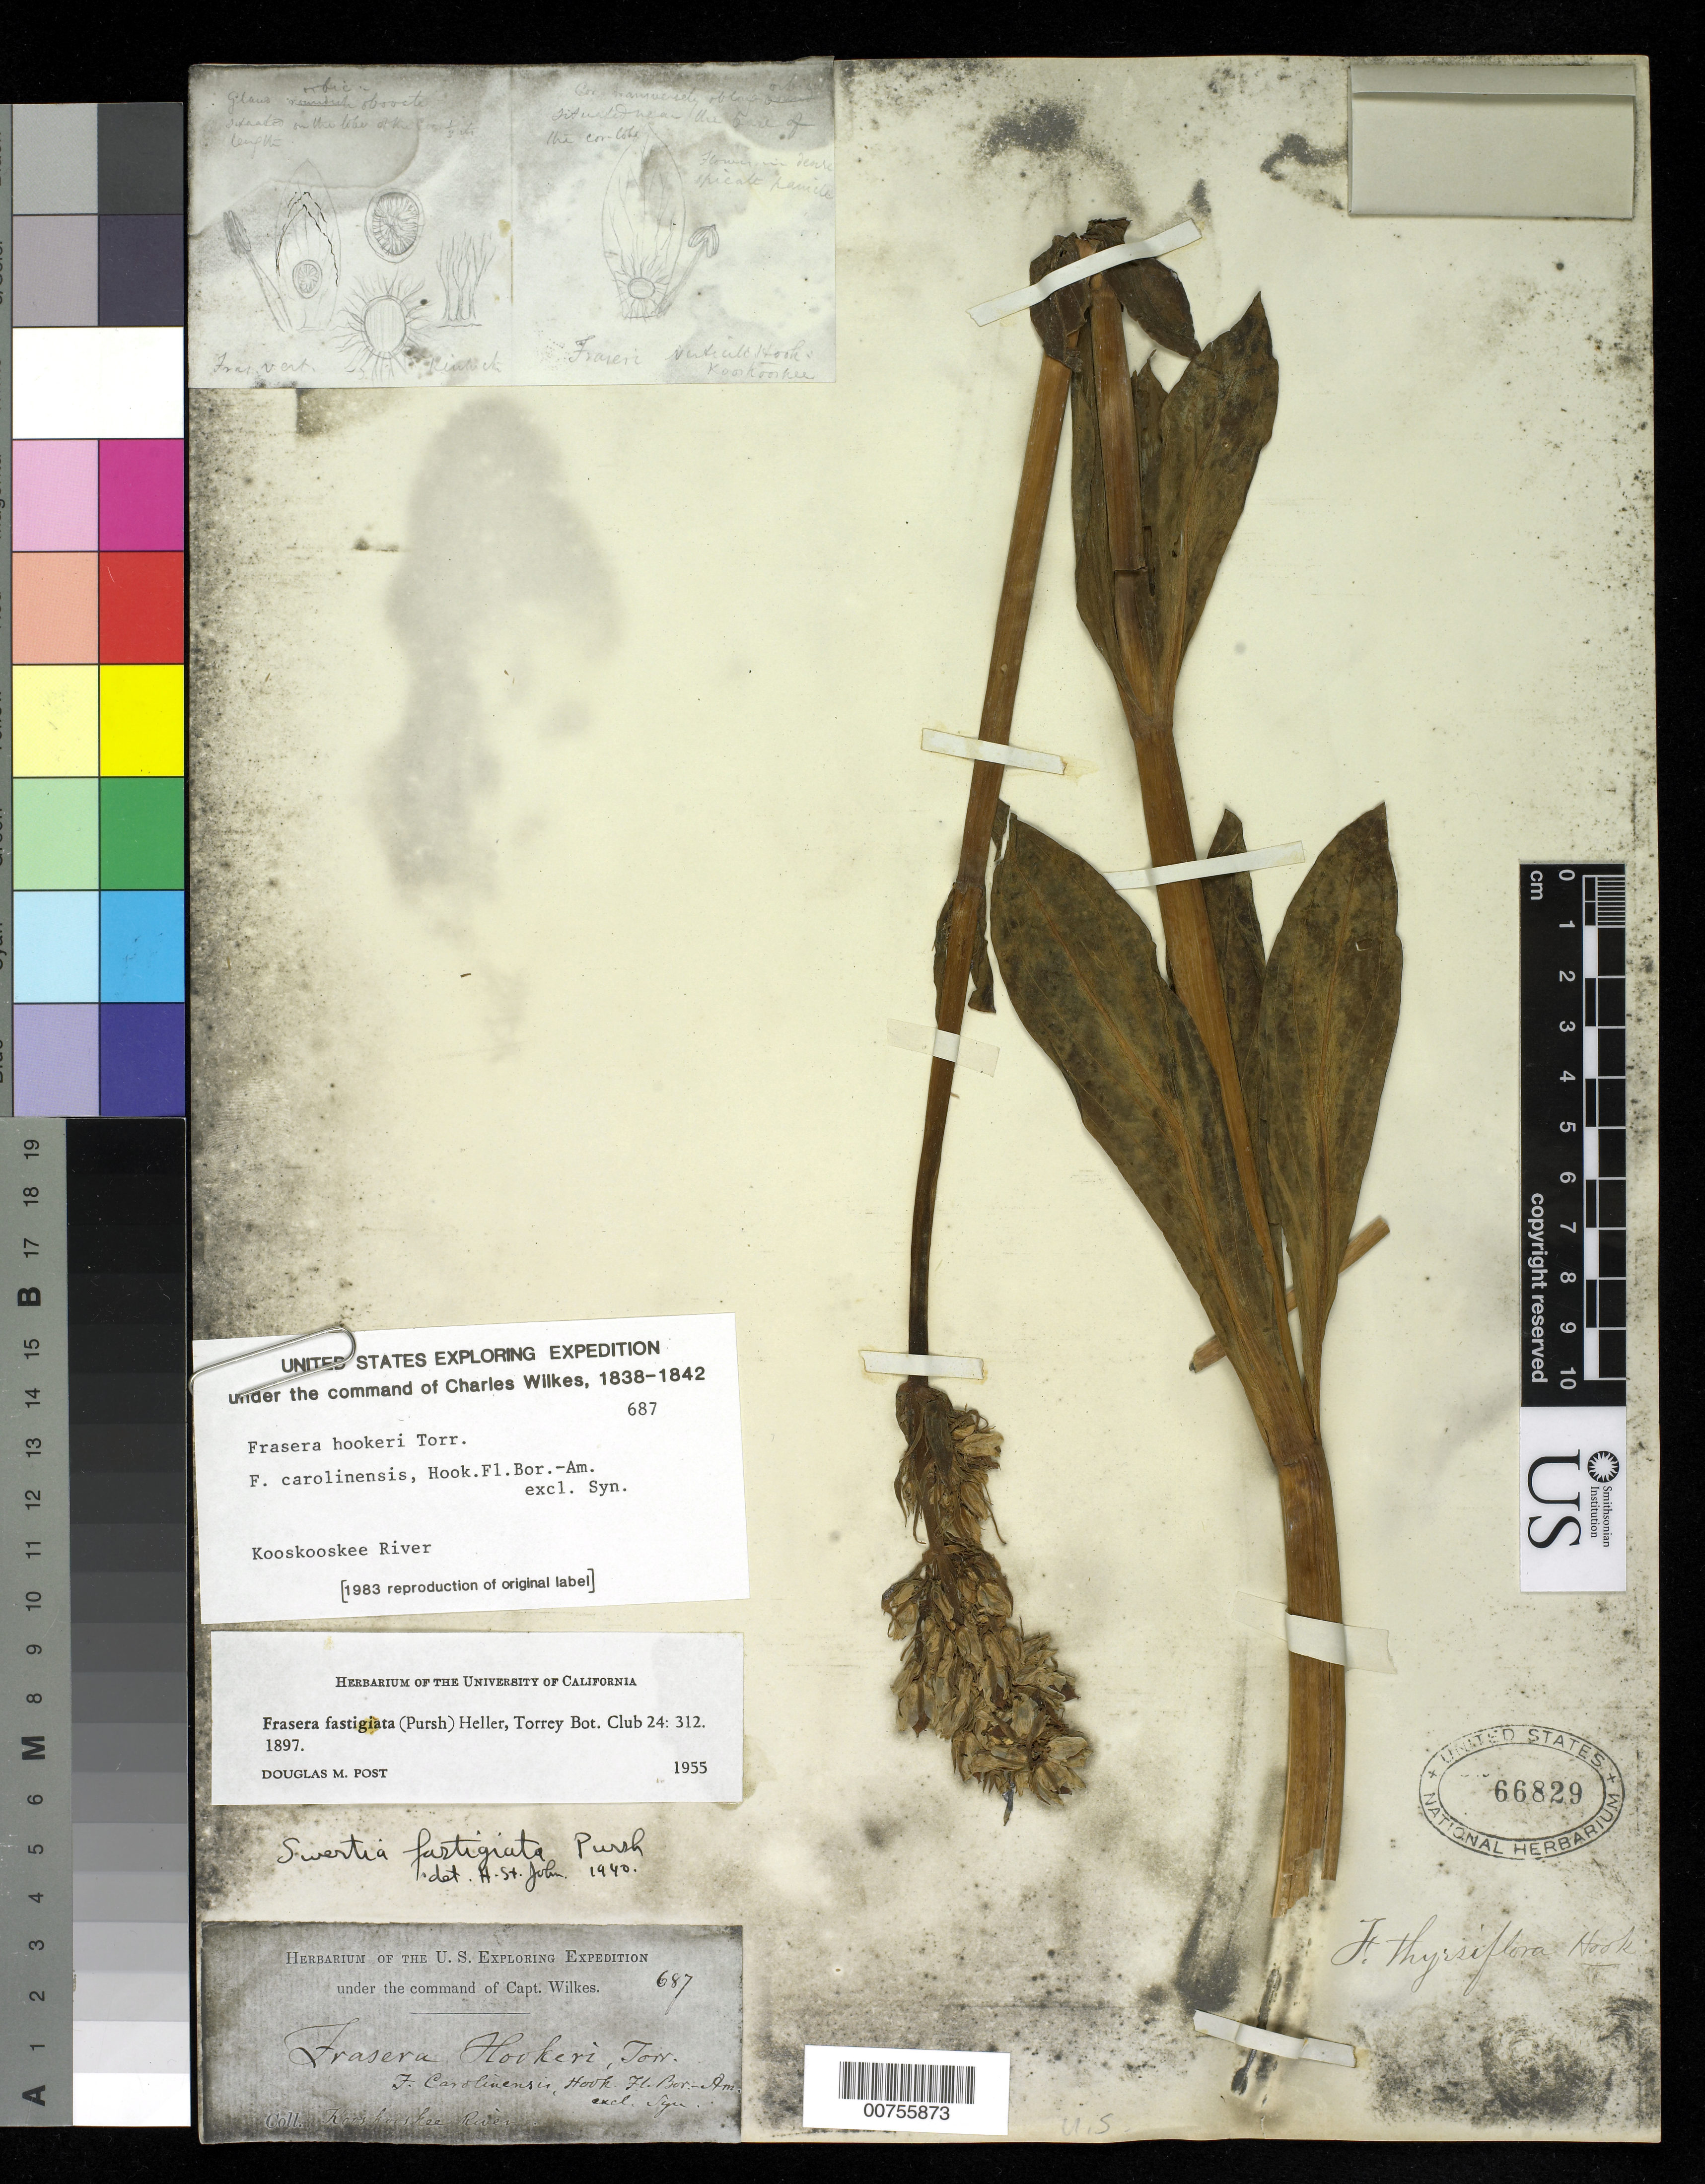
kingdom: Plantae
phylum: Tracheophyta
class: Magnoliopsida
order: Gentianales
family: Gentianaceae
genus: Frasera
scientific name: Frasera fastigiata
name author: (Pursh) A. Heller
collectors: Wilkes Explor. Exped.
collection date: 1838/1842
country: United States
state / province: Washington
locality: Kooskooskee River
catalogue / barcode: US 66829